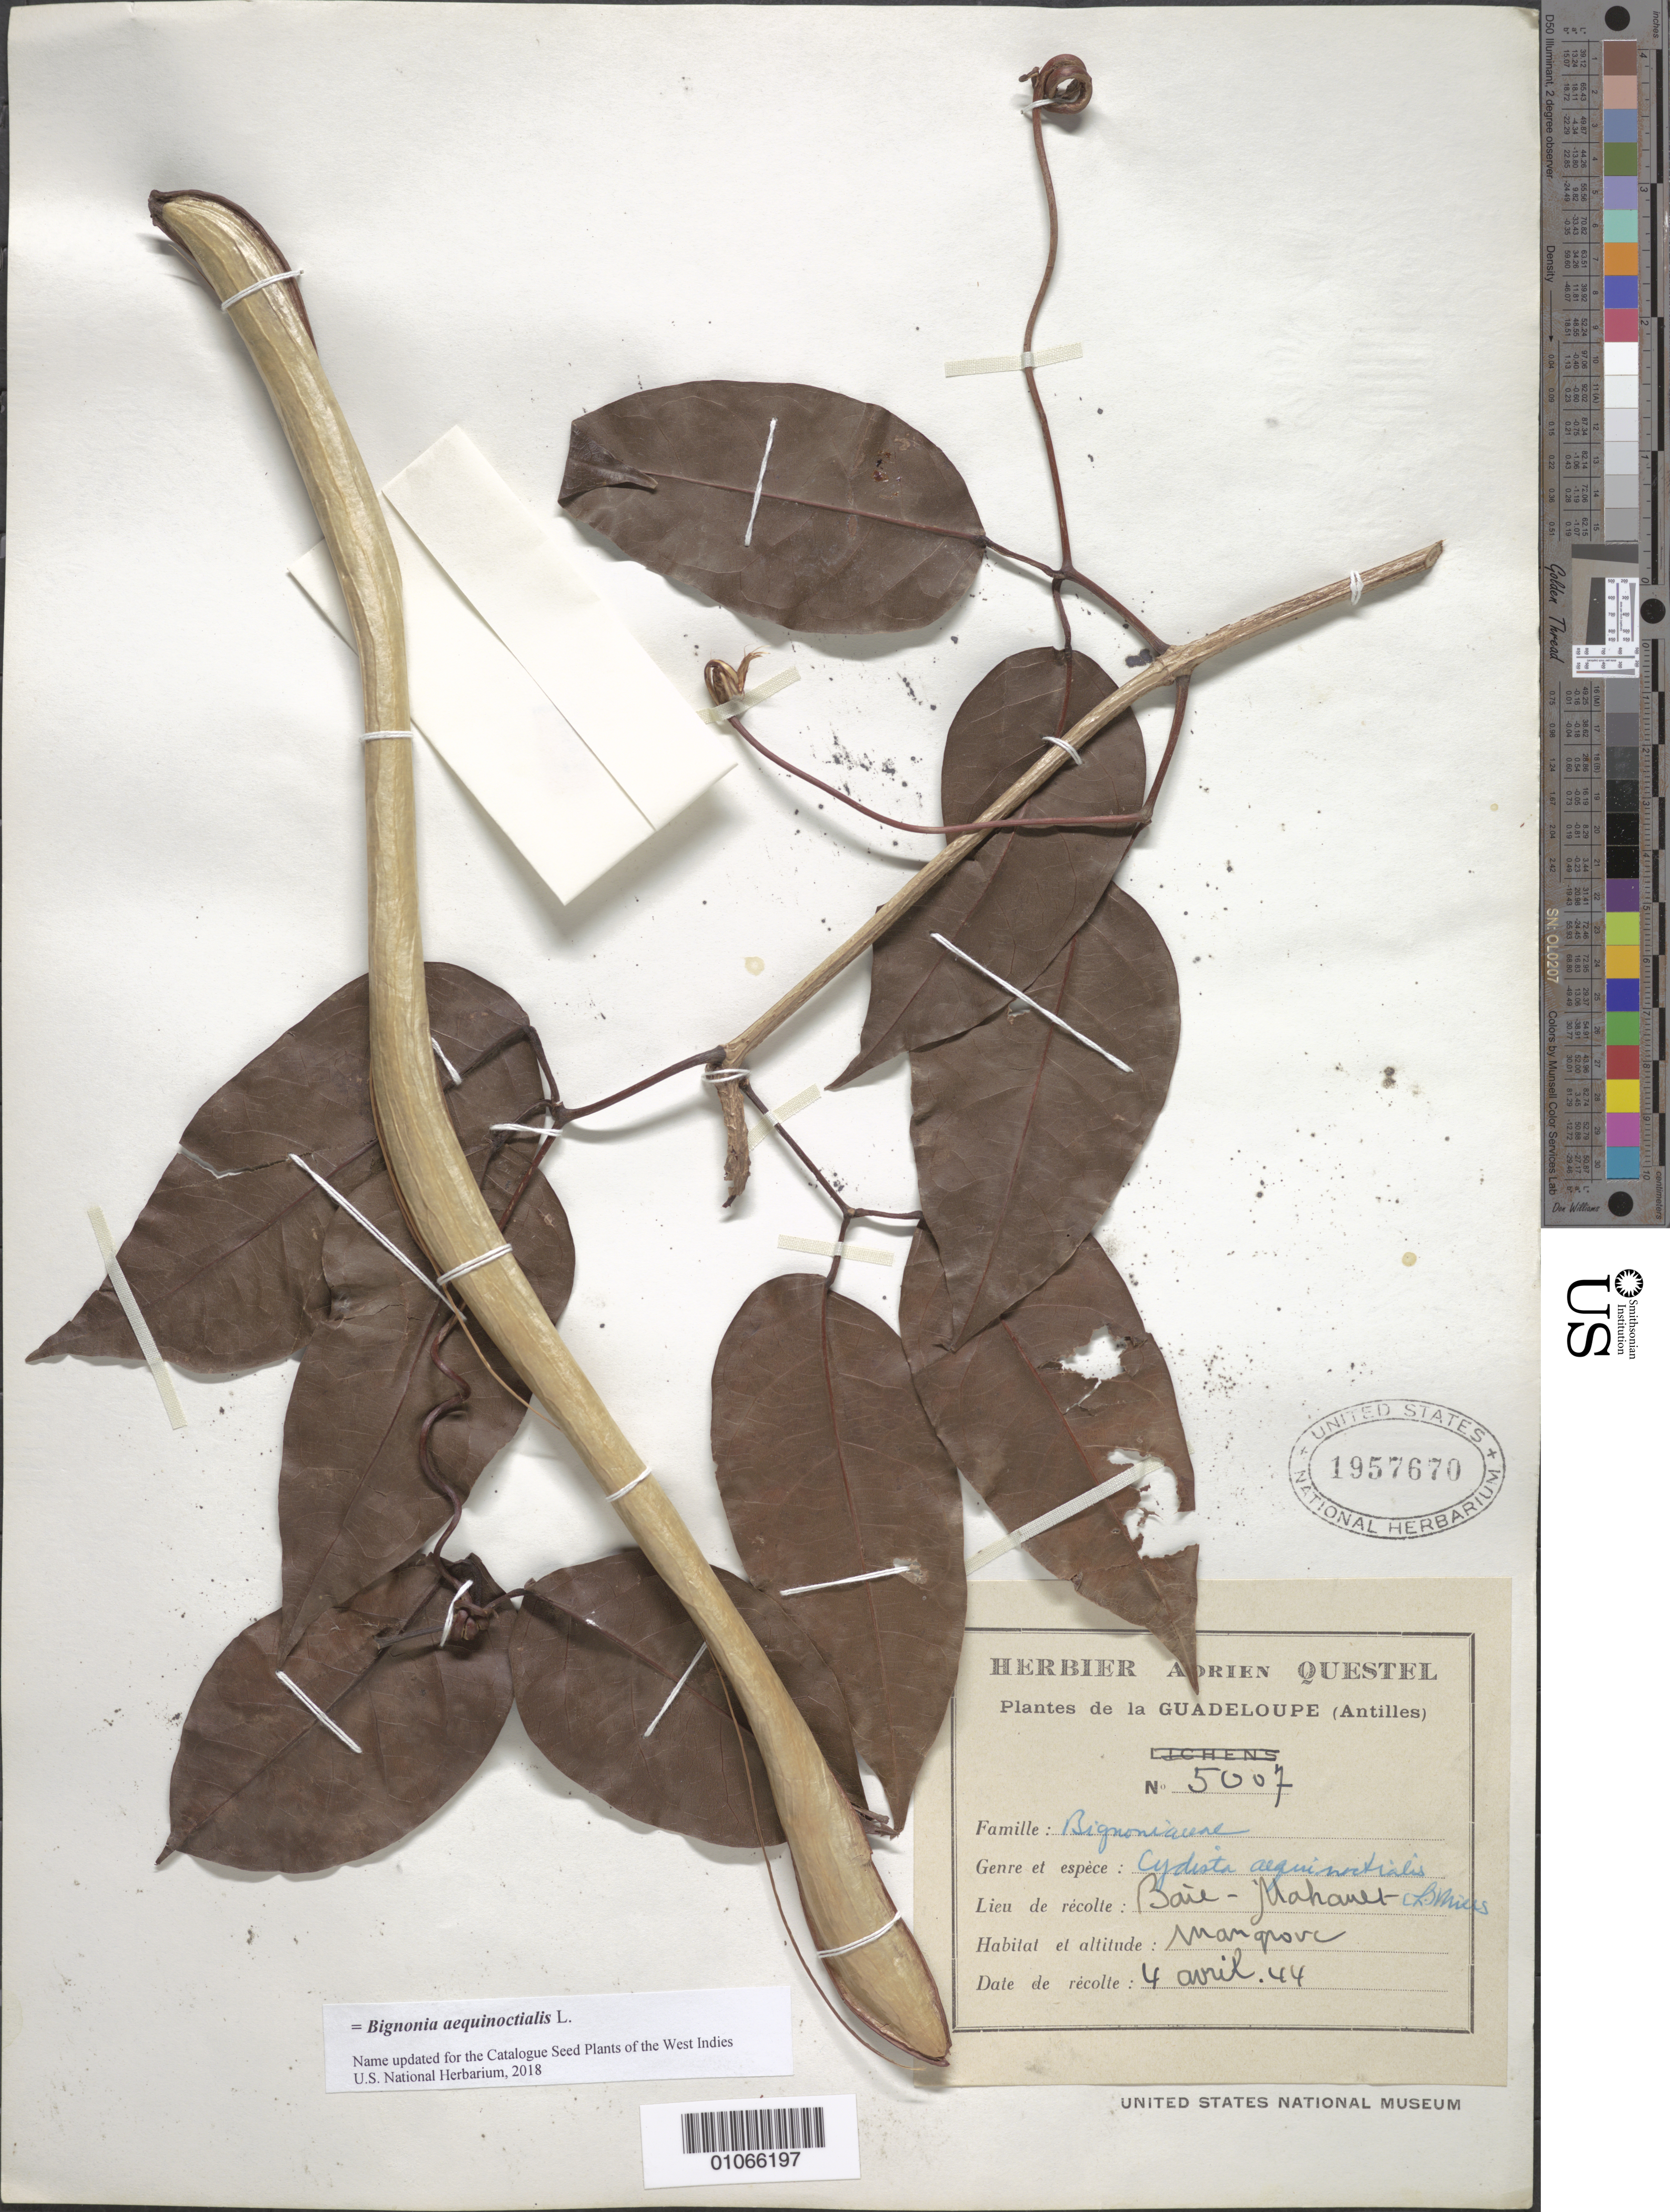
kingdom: Plantae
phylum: Tracheophyta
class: Magnoliopsida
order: Lamiales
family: Bignoniaceae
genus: Bignonia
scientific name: Bignonia aequinoctialis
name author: L.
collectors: A. Questel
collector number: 5007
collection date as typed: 04 Apr 1944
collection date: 1944-04-04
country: Guadeloupe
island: Basse-Terre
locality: Baie-Mahault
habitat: Mangrove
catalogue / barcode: US 1957670